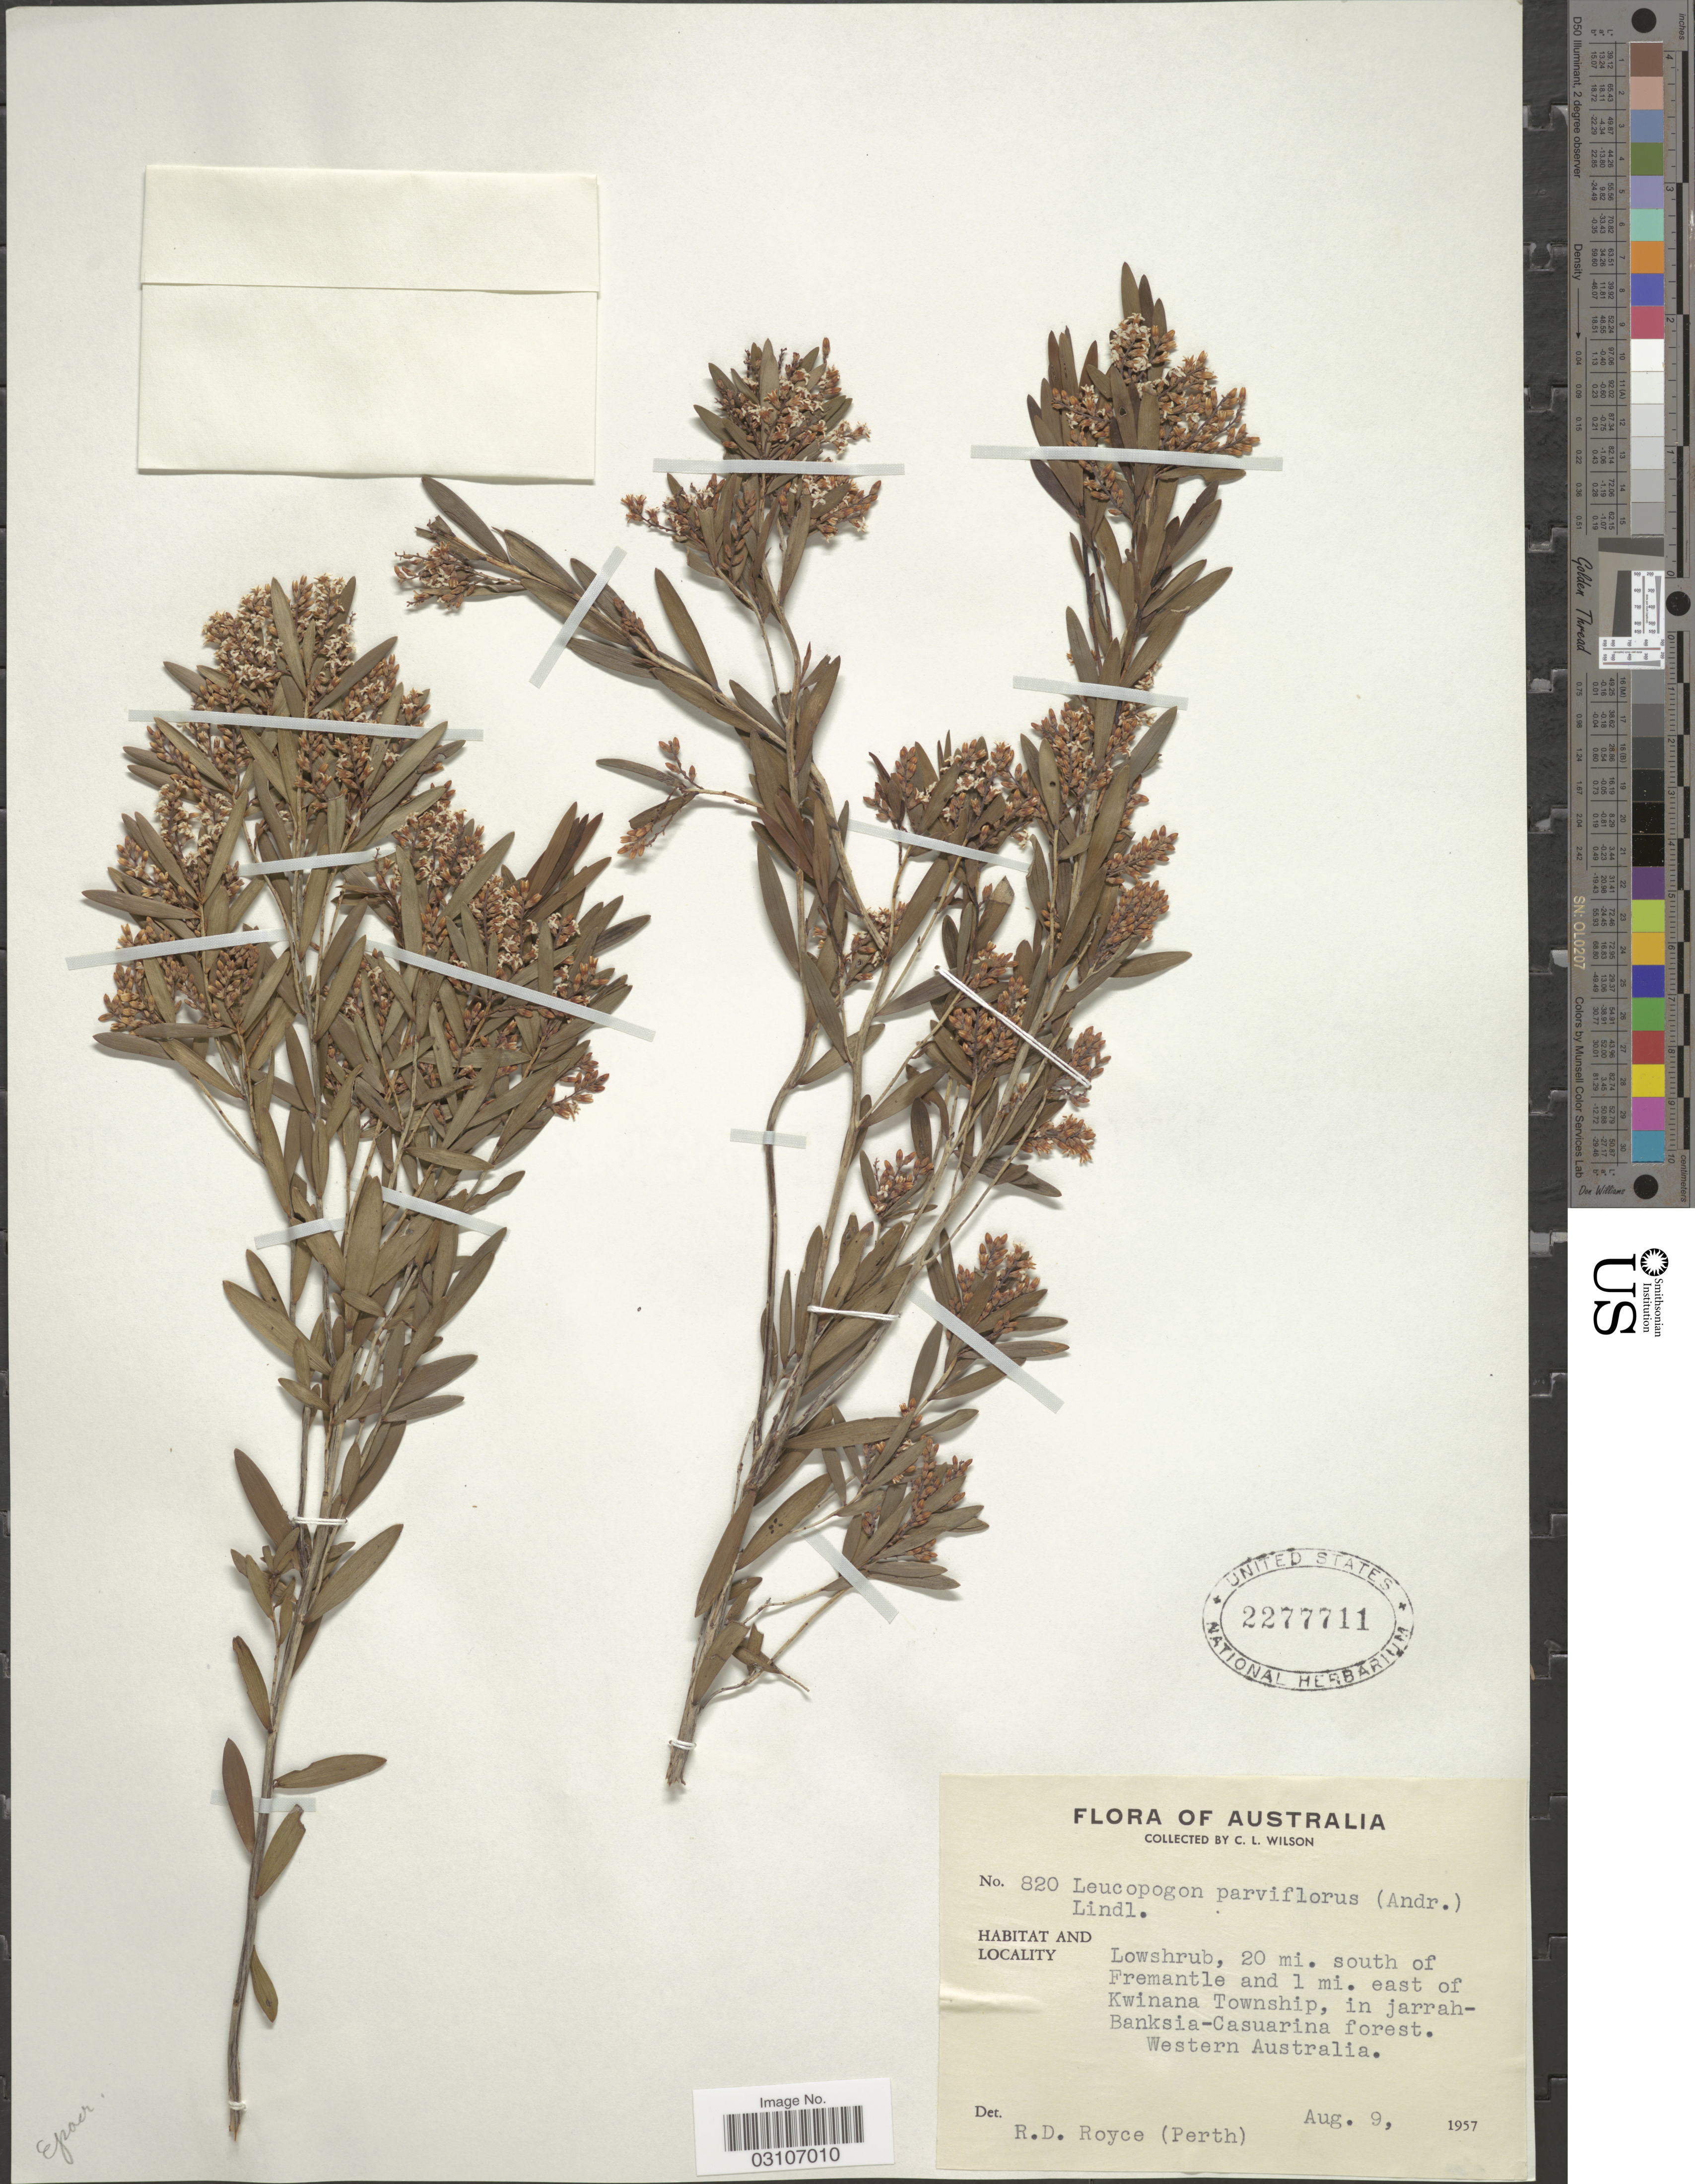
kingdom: Plantae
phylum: Tracheophyta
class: Magnoliopsida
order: Ericales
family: Ericaceae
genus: Leucopogon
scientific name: Leucopogon parviflorus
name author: (H. Andrews) Lindl.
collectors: C. L. Wilson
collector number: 820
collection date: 1957-08-09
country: Australia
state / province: Western Australia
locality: Lowshrub, 20 mi. south of Fremantle and 1 mi. east of Kwinana Township, in jarrah-Banksia-Casuarina forest.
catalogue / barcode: US 2277711